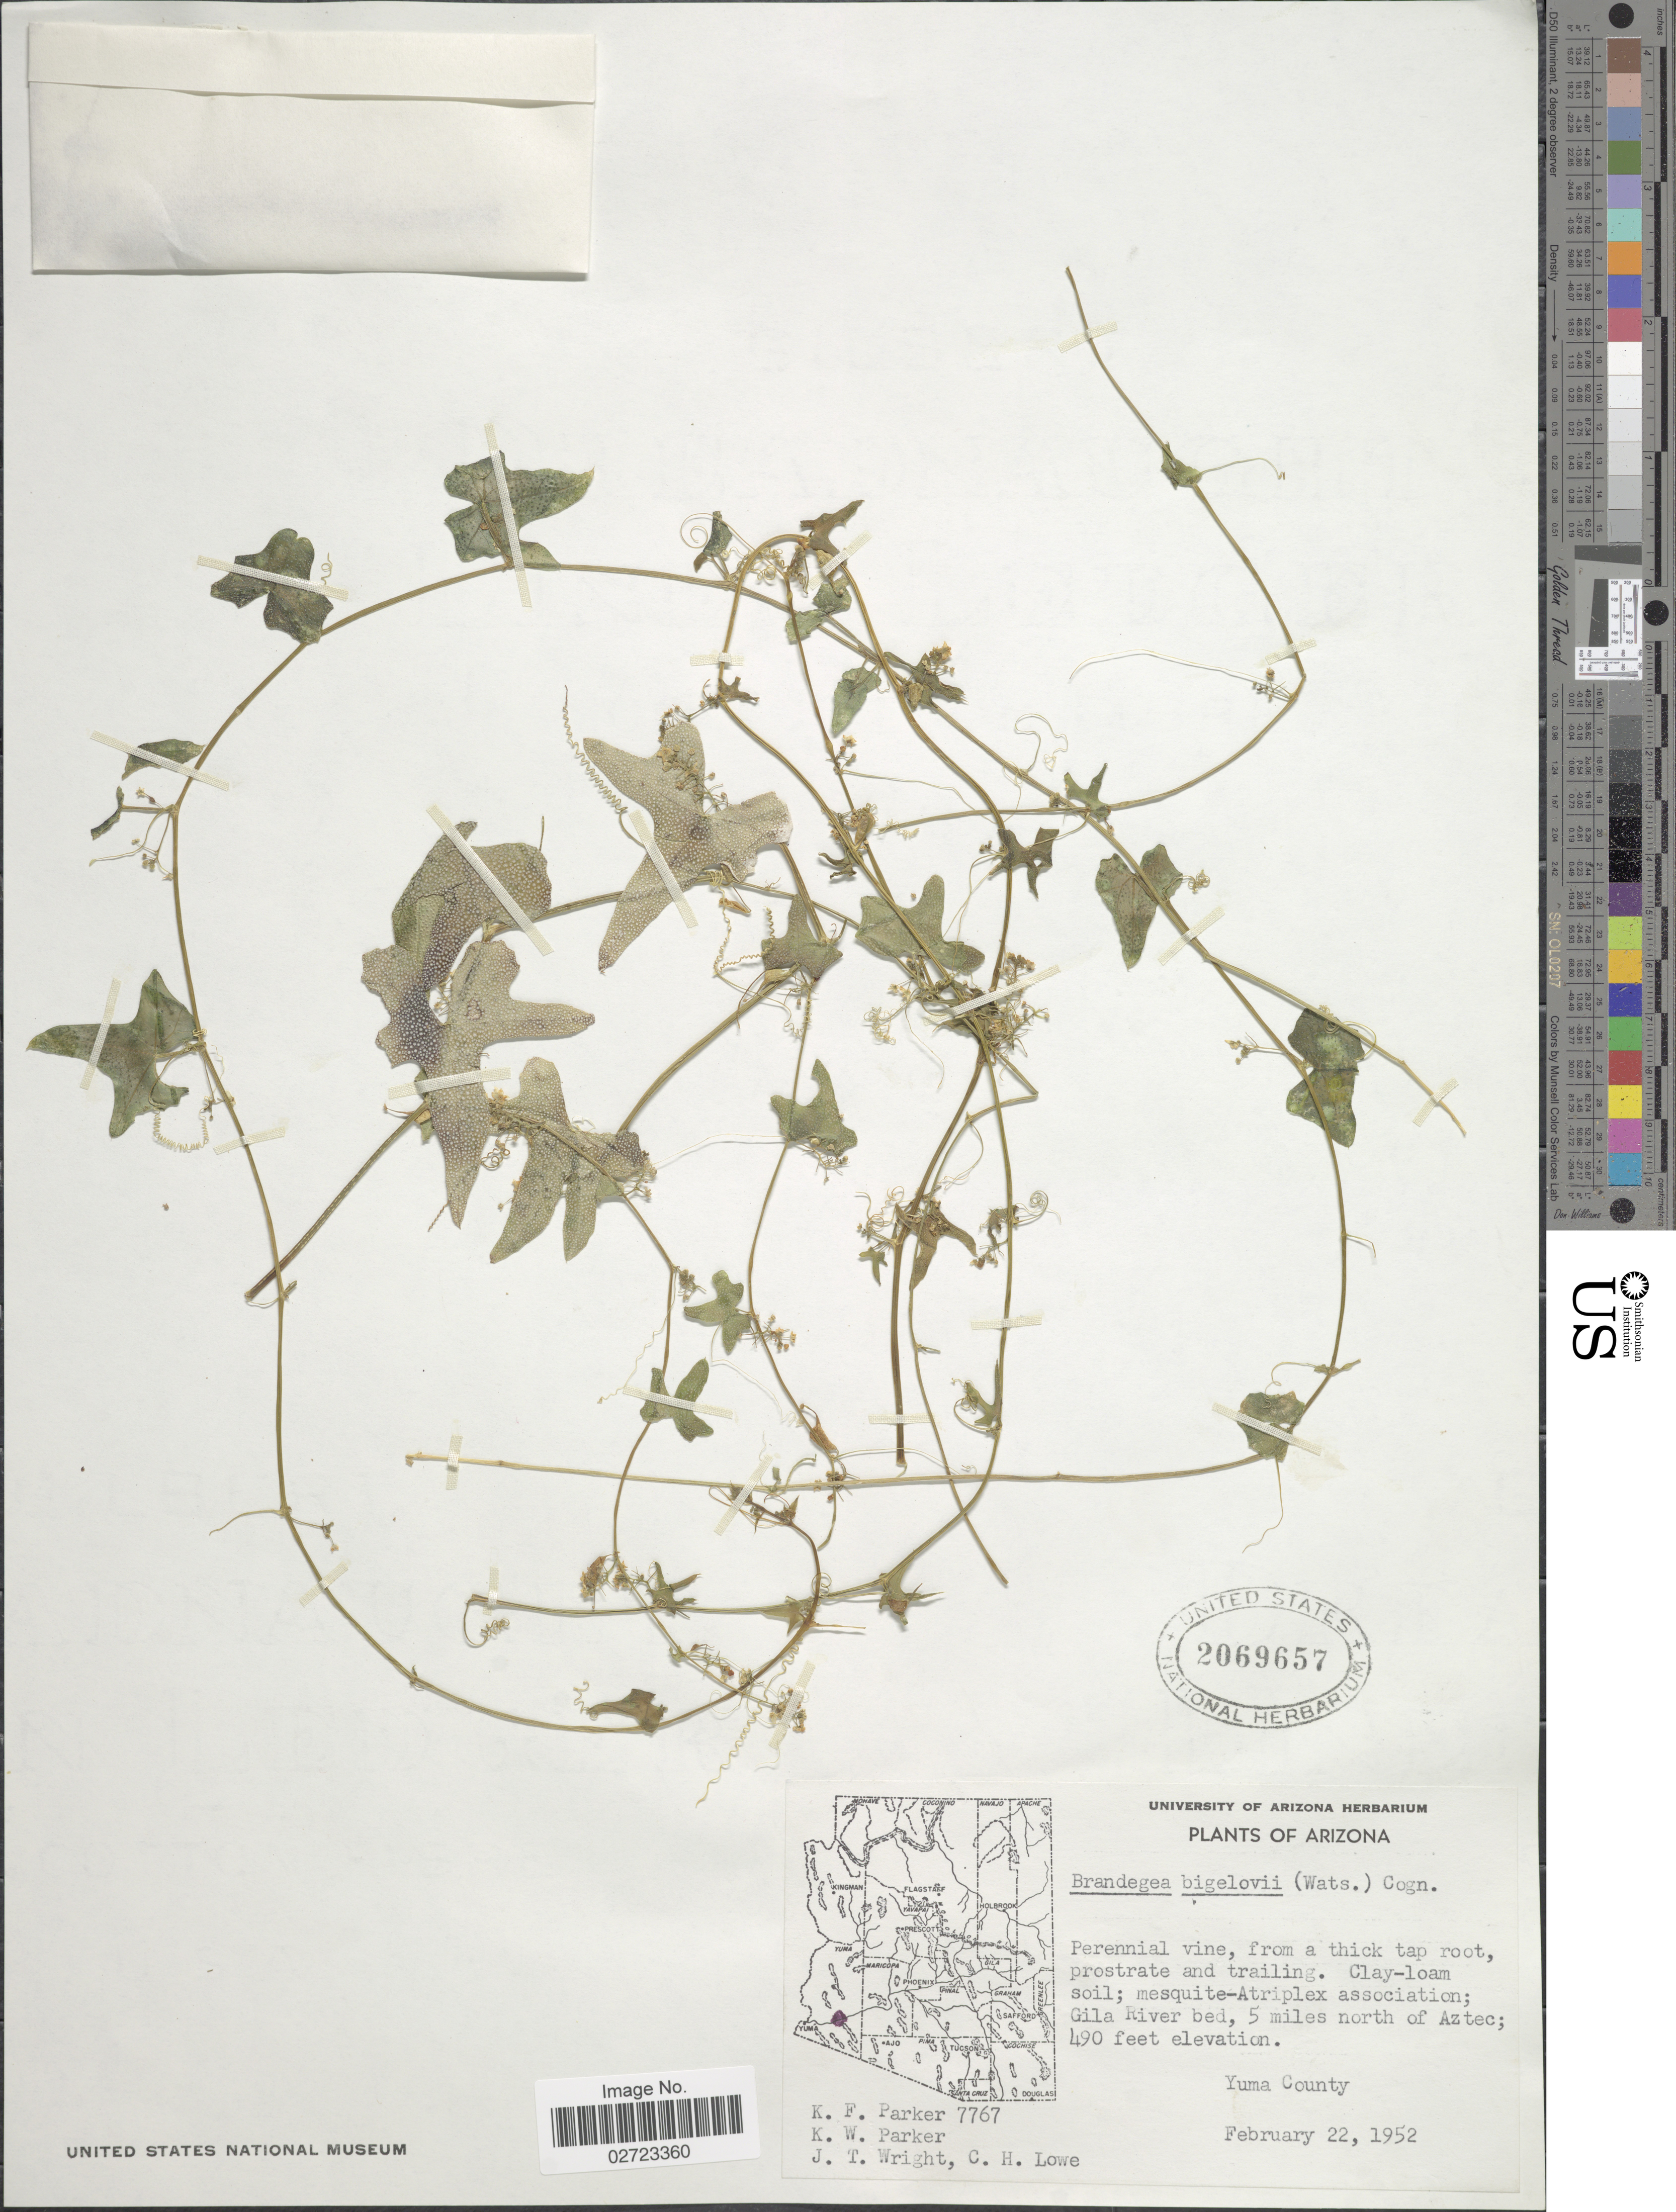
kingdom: Plantae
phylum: Tracheophyta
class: Magnoliopsida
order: Cucurbitales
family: Cucurbitaceae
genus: Brandegea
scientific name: Brandegea bigelovii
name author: (Watson) Cogn.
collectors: K. F. Parker, K. Parker, J. T. Wright & C. Lowe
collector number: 7767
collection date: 1952-02-22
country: United States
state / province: Arizona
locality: Gila River bed, 5 miles north of Aztec, Yuma County.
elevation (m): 149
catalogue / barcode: US 2069657